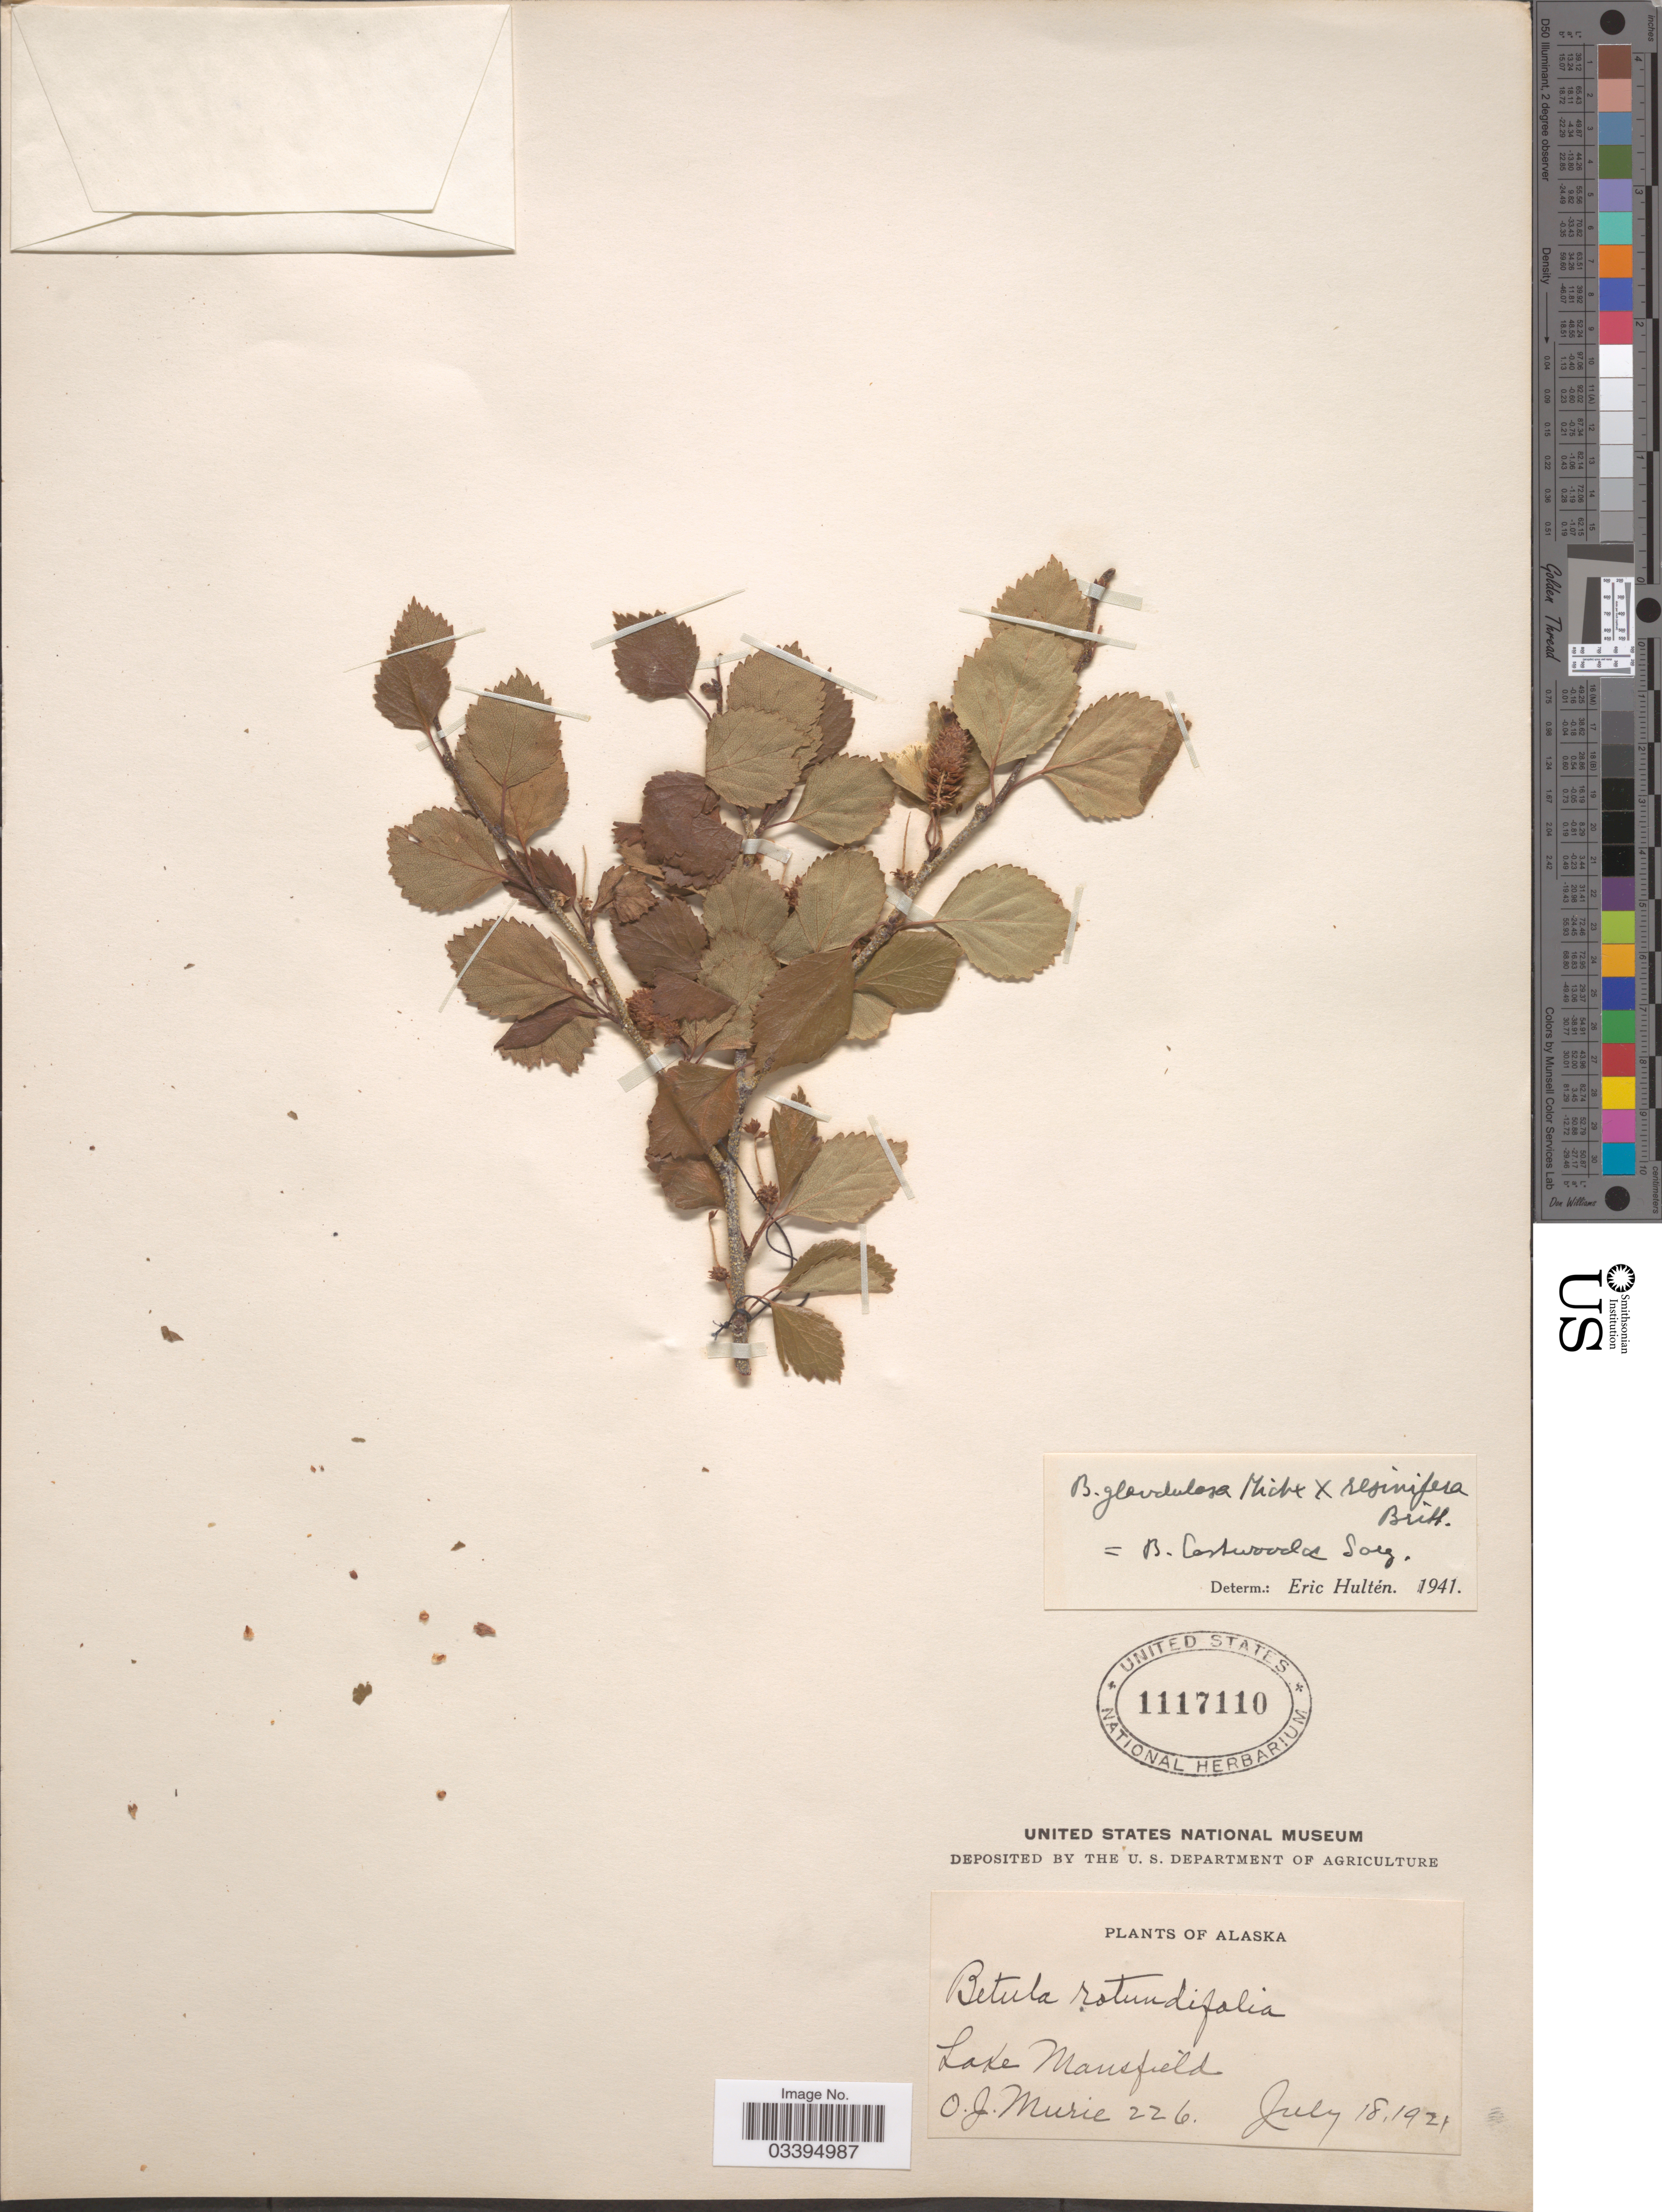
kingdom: Plantae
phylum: Tracheophyta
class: Magnoliopsida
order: Fagales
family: Betulaceae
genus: Betula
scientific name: Betula eastwoodae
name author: Sarg.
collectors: O. Murie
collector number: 226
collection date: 1921-07-18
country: United States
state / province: Alaska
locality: Lake Mansfield.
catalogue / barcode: US 1117110